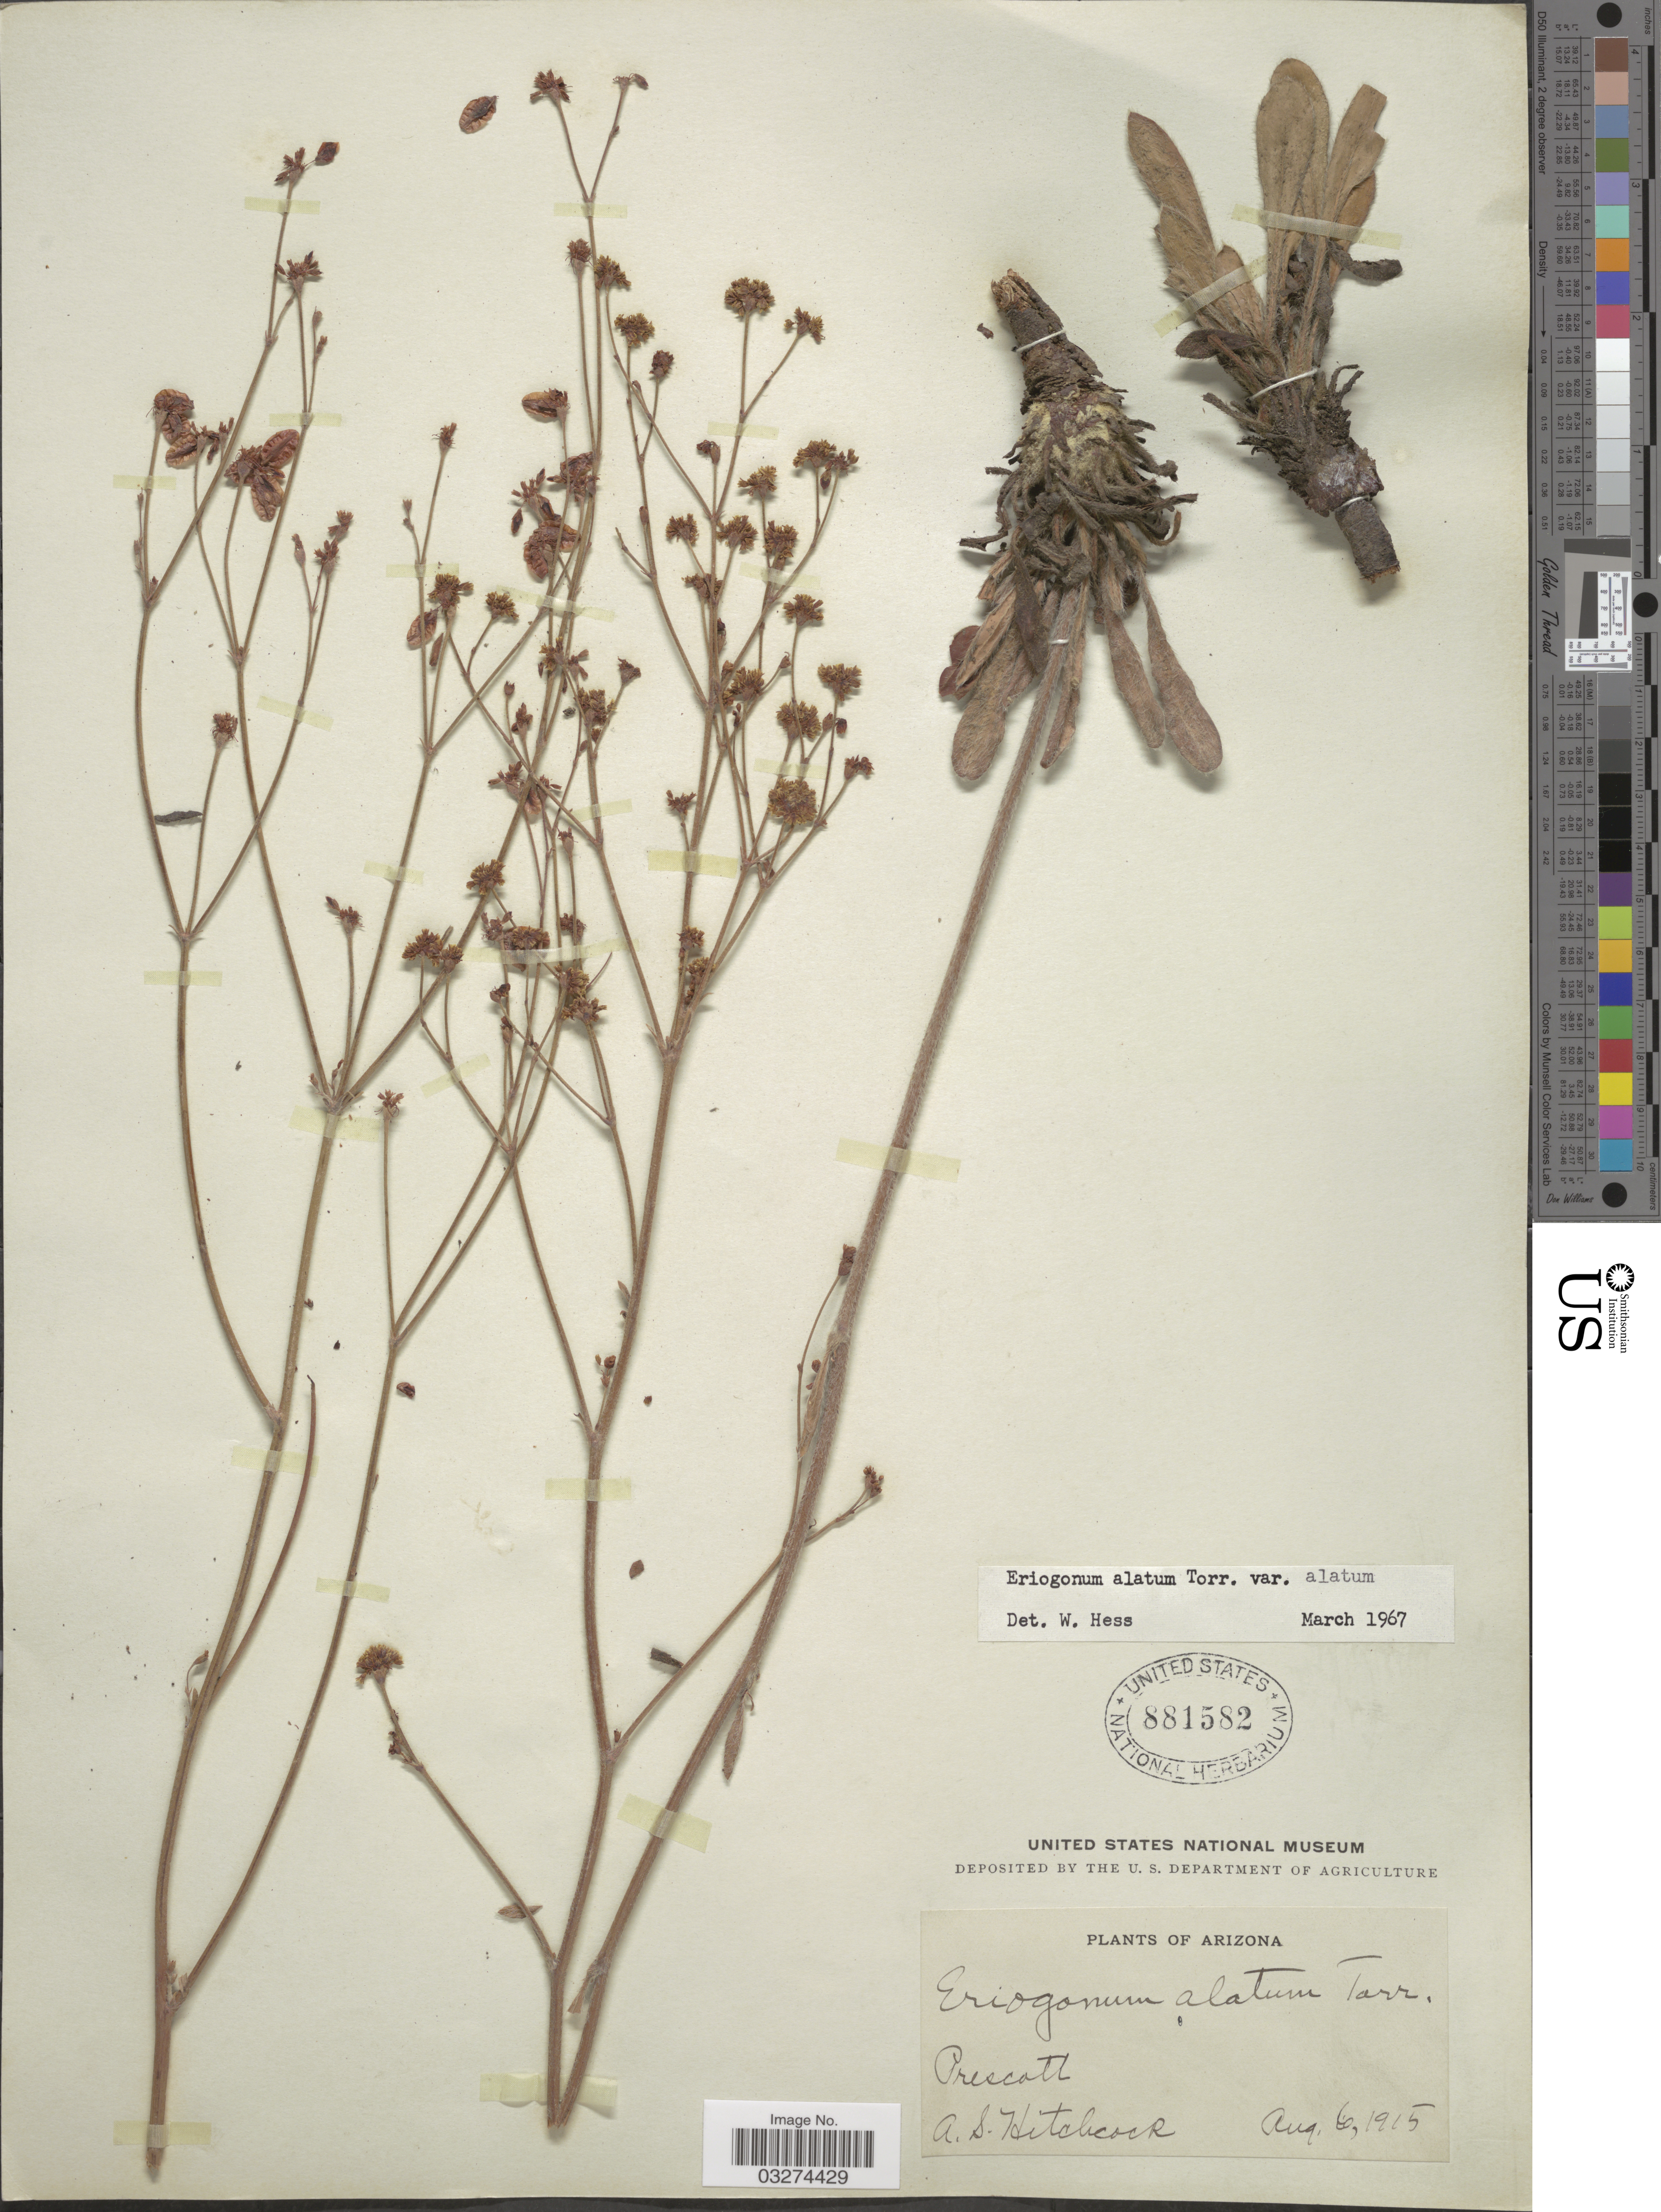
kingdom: Plantae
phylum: Tracheophyta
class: Magnoliopsida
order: Caryophyllales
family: Polygonaceae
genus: Eriogonum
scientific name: Eriogonum alatum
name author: Torr.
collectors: A. S. Hitchcock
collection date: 1915-08-06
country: United States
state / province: Arizona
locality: Prescott.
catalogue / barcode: US 881582